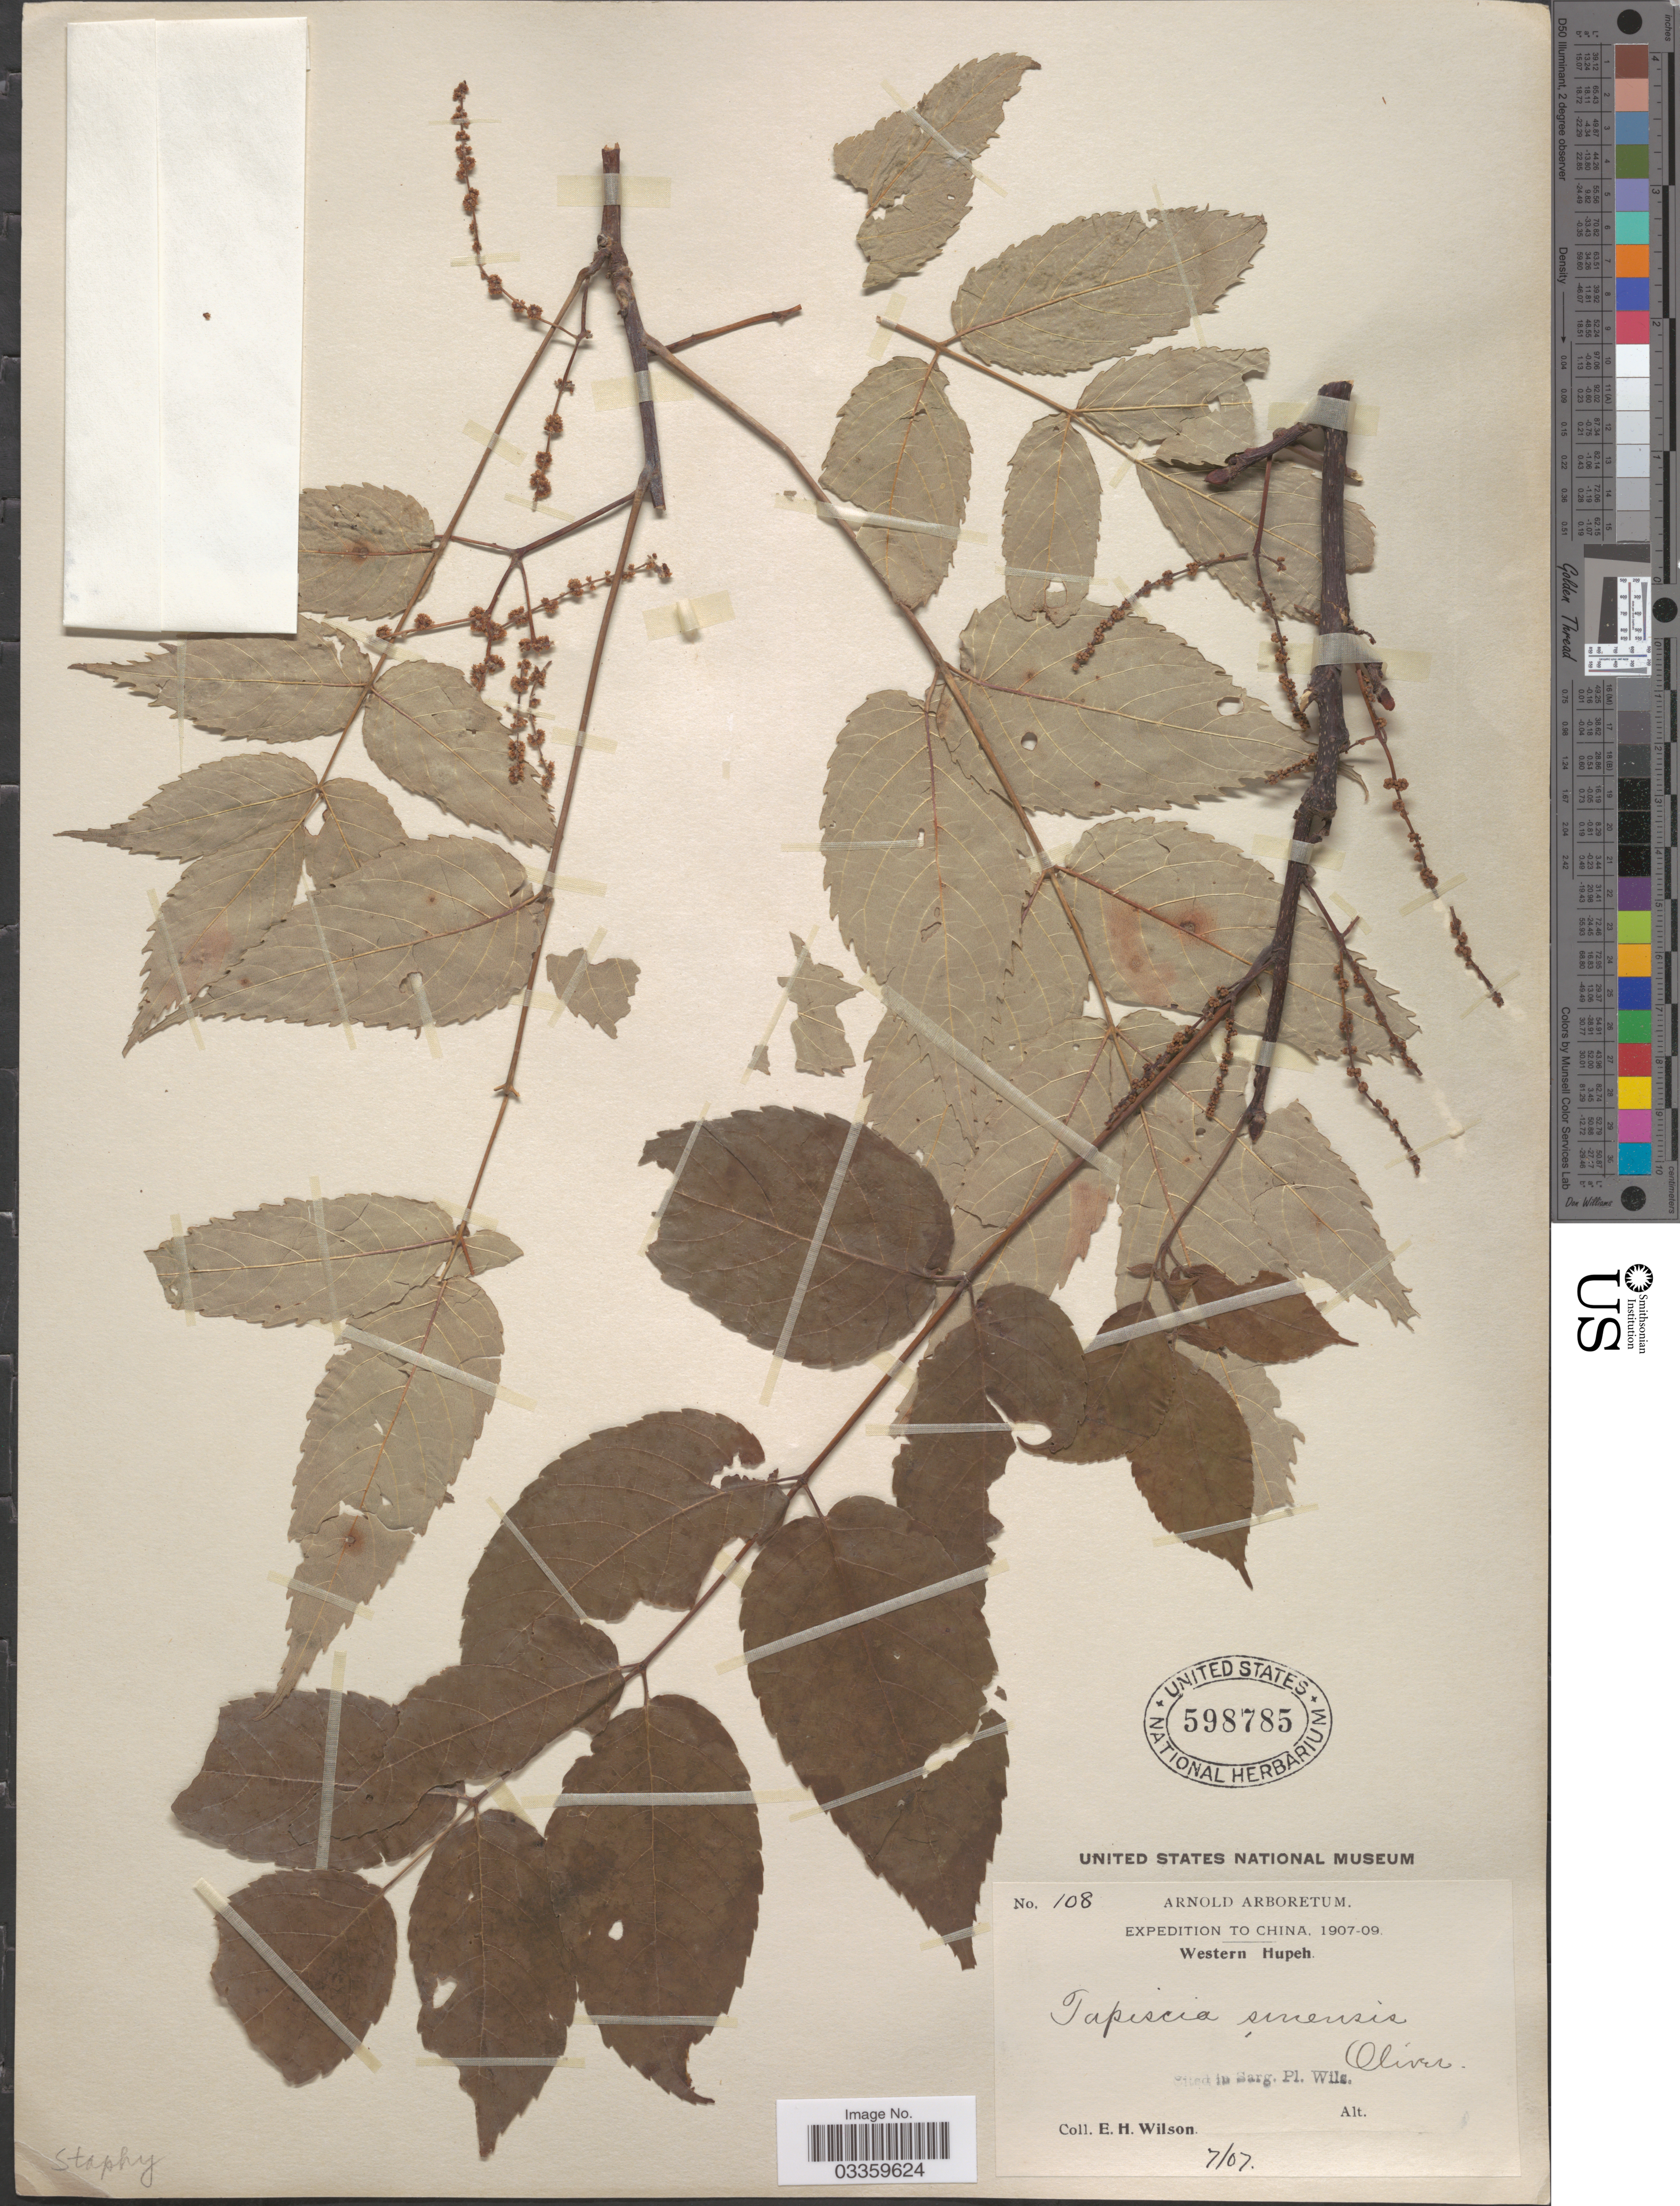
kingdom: Plantae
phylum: Tracheophyta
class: Magnoliopsida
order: Huerteales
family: Tapisciaceae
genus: Tapiscia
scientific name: Tapiscia sinensis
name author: Oliv.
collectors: E. Wilson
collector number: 108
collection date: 1907-07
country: China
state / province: Hubei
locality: Western Hupeh.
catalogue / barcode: US 598785